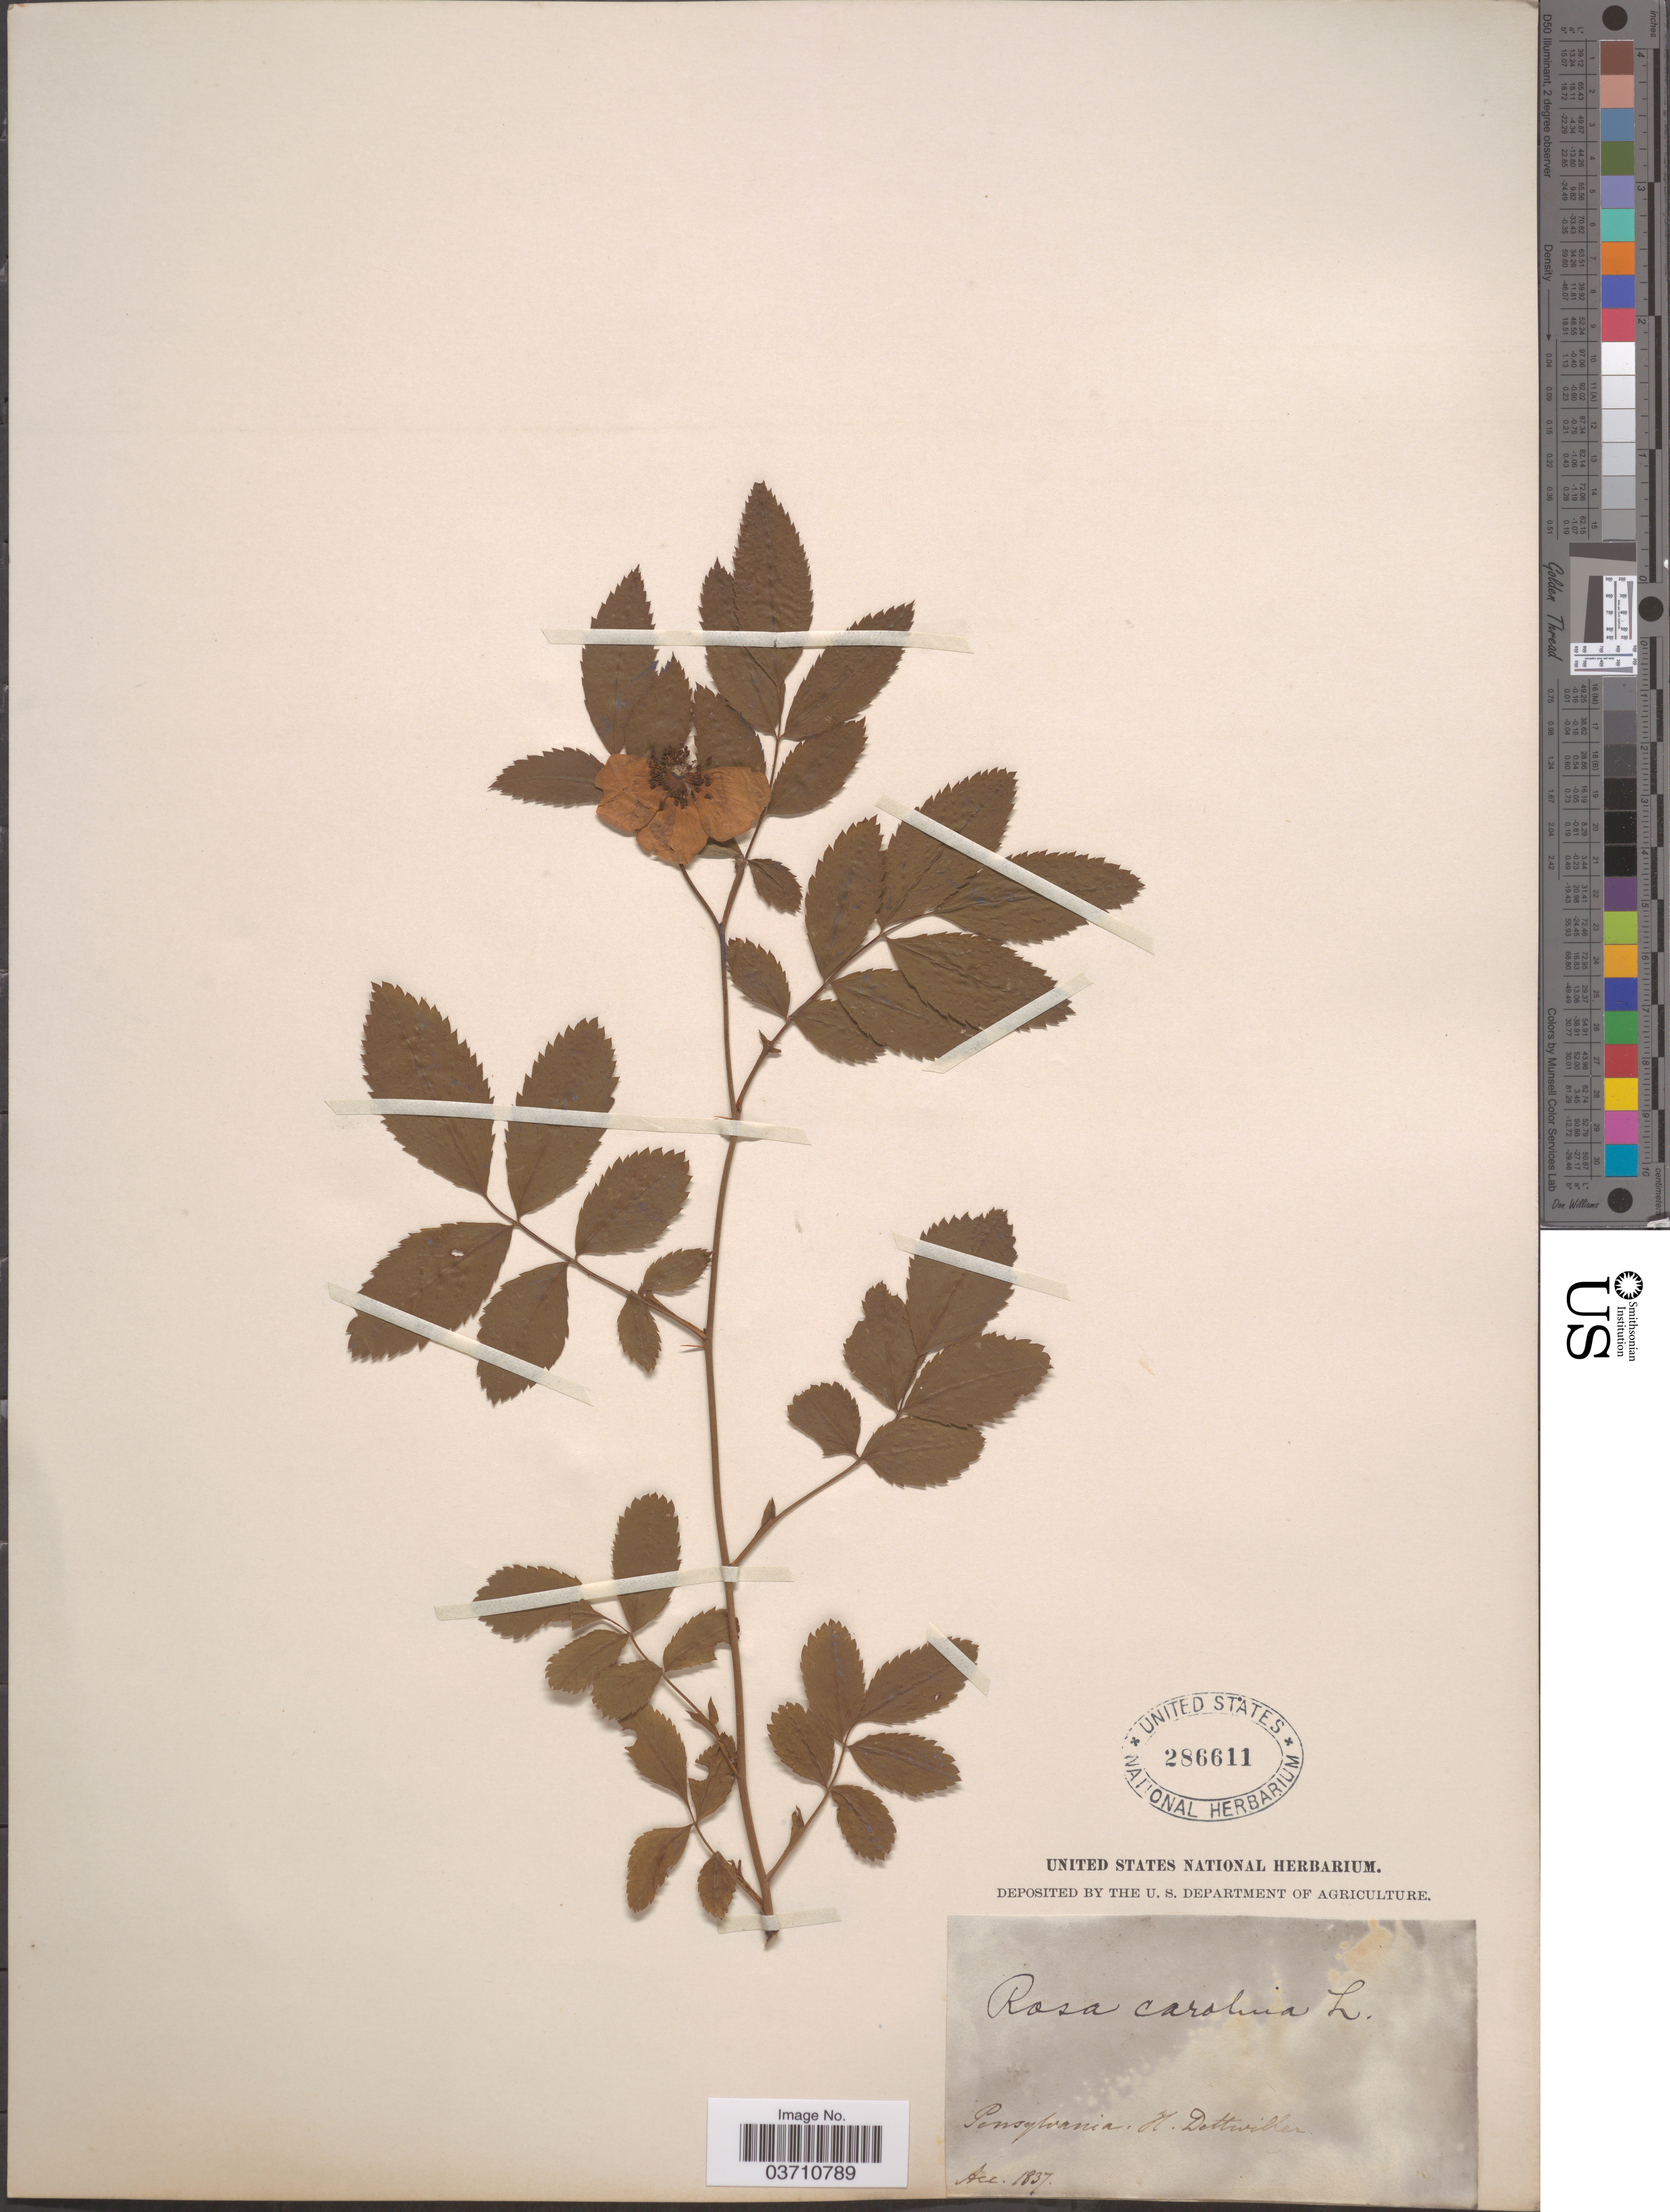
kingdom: Plantae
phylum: Tracheophyta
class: Magnoliopsida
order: Rosales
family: Rosaceae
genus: Rosa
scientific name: Rosa carolina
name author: L.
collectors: H. Detwiller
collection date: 1837-12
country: United States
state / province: Pennsylvania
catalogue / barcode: US 286611